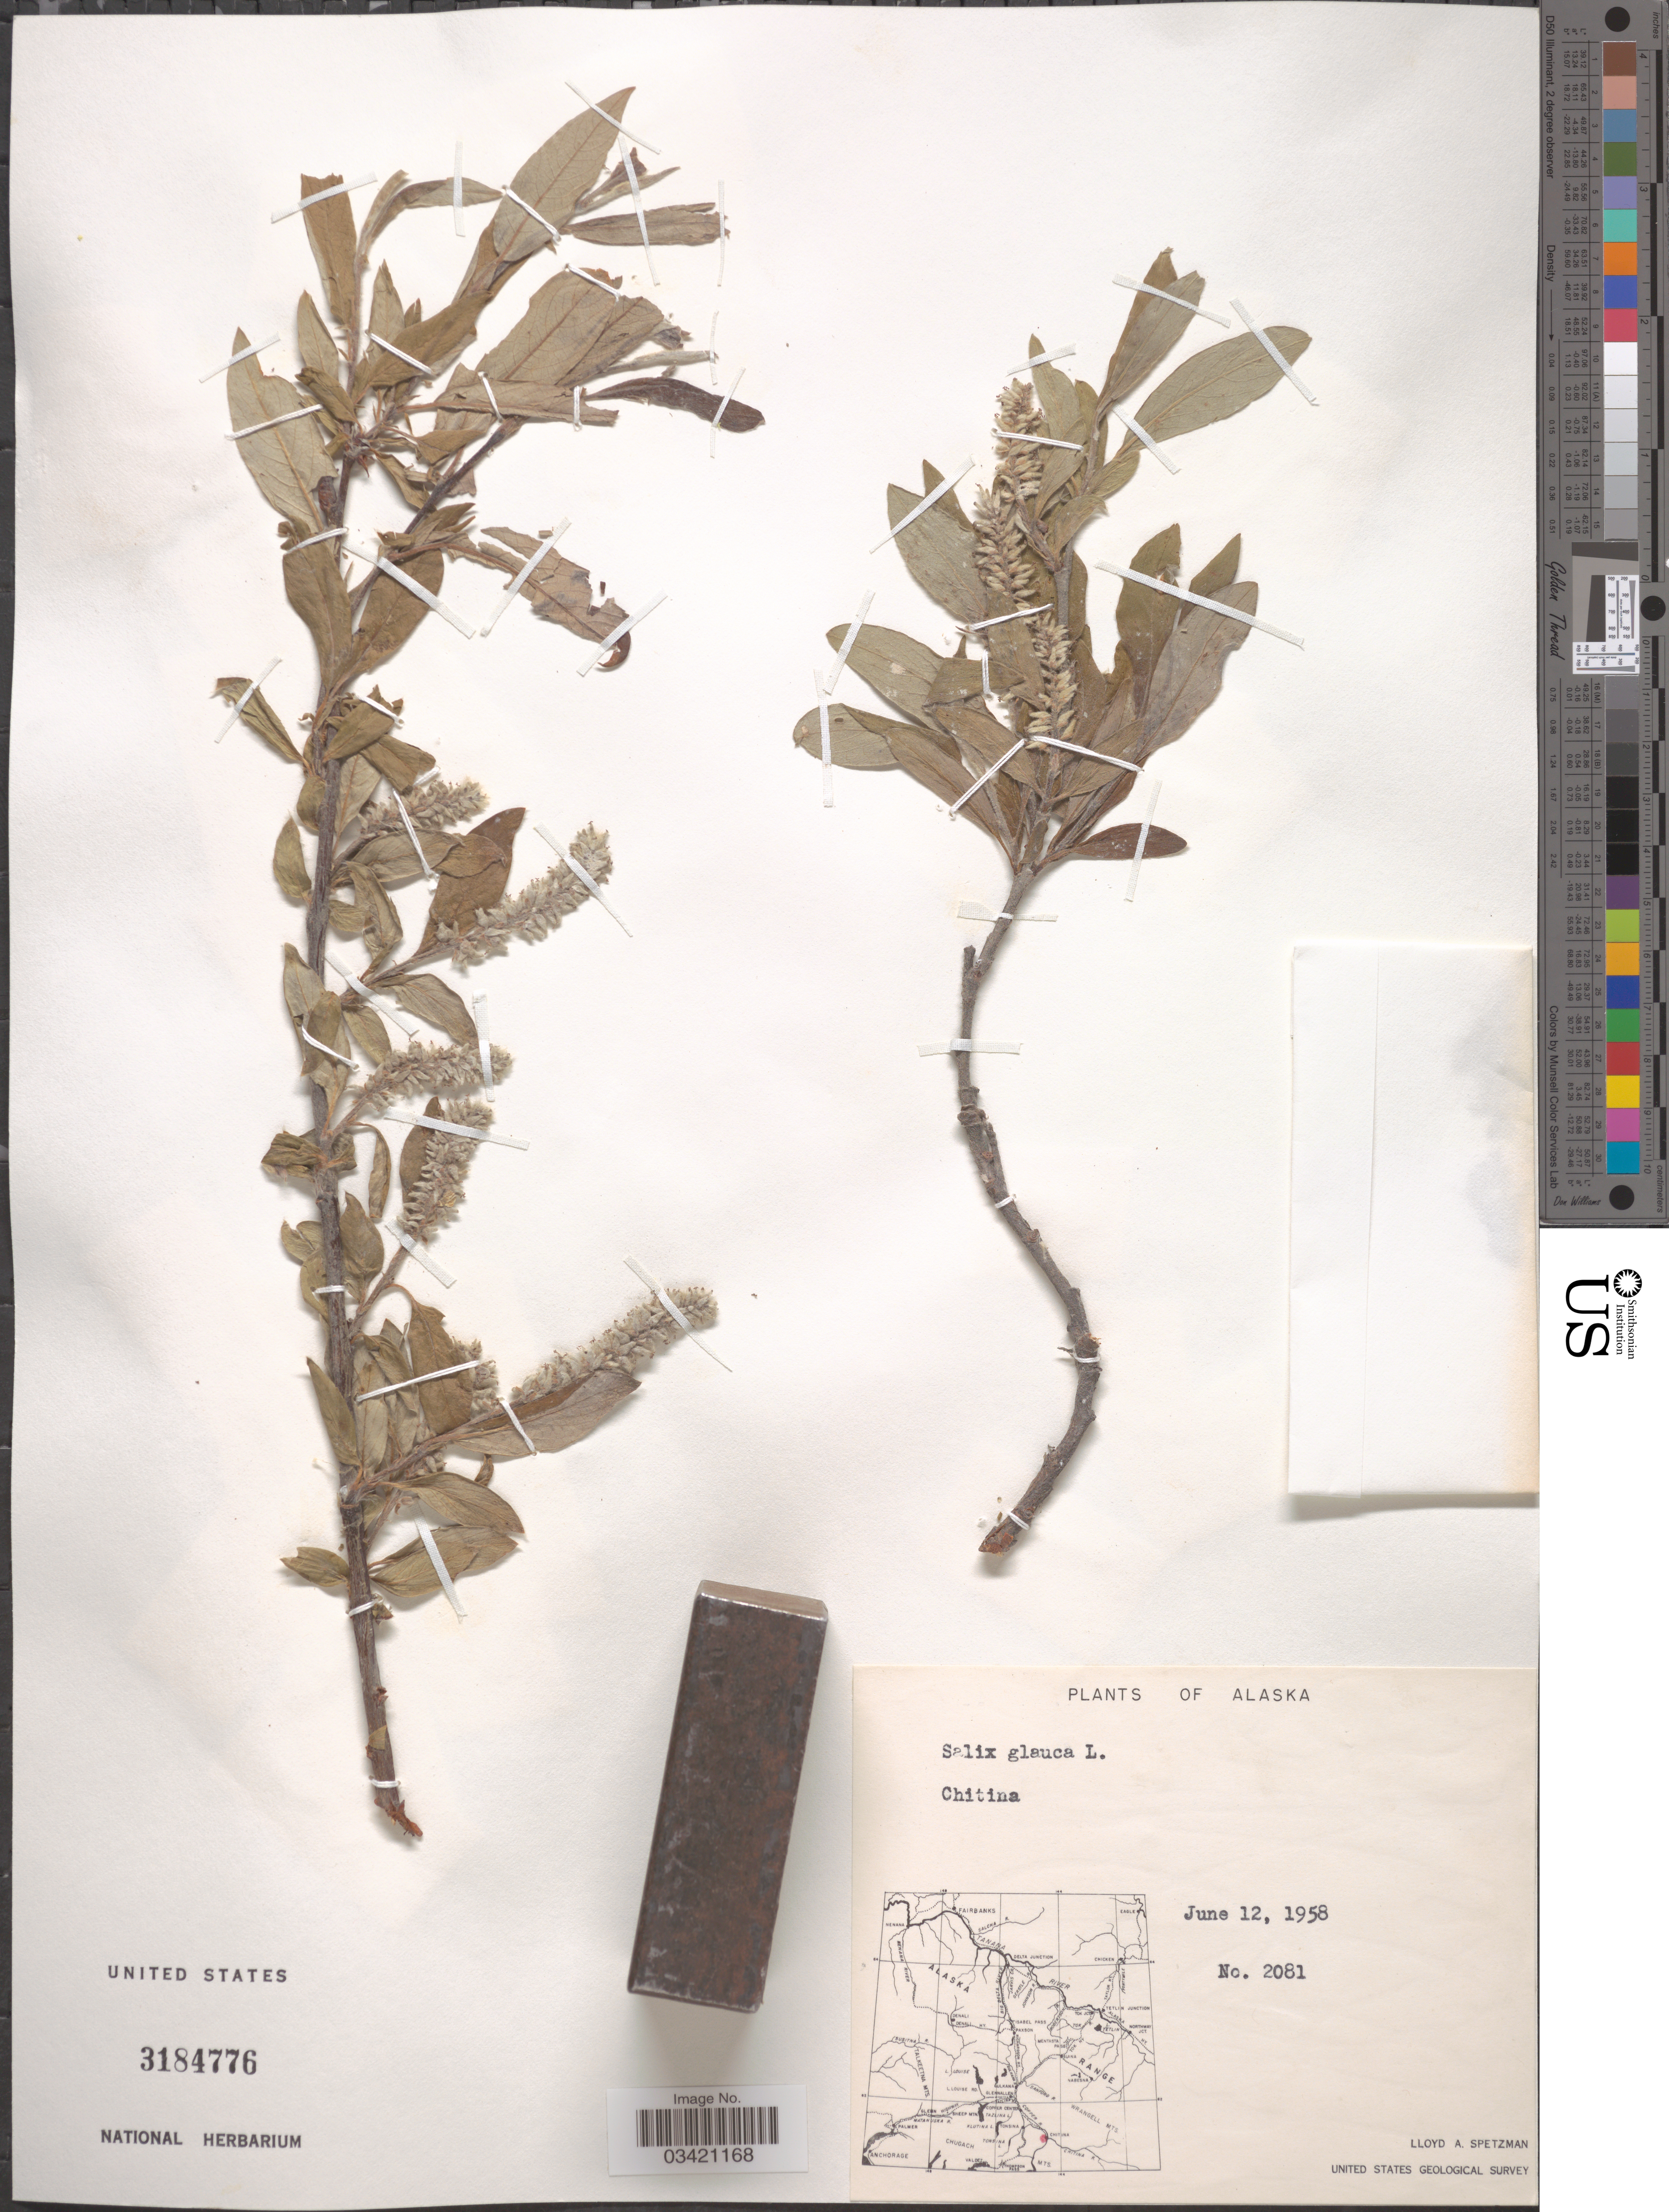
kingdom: Plantae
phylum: Tracheophyta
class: Magnoliopsida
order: Malpighiales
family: Salicaceae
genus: Salix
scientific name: Salix glauca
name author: L.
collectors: L. Spetzman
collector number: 2081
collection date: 1958-06-12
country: United States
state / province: Alaska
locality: Chitina.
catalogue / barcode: US 3184776